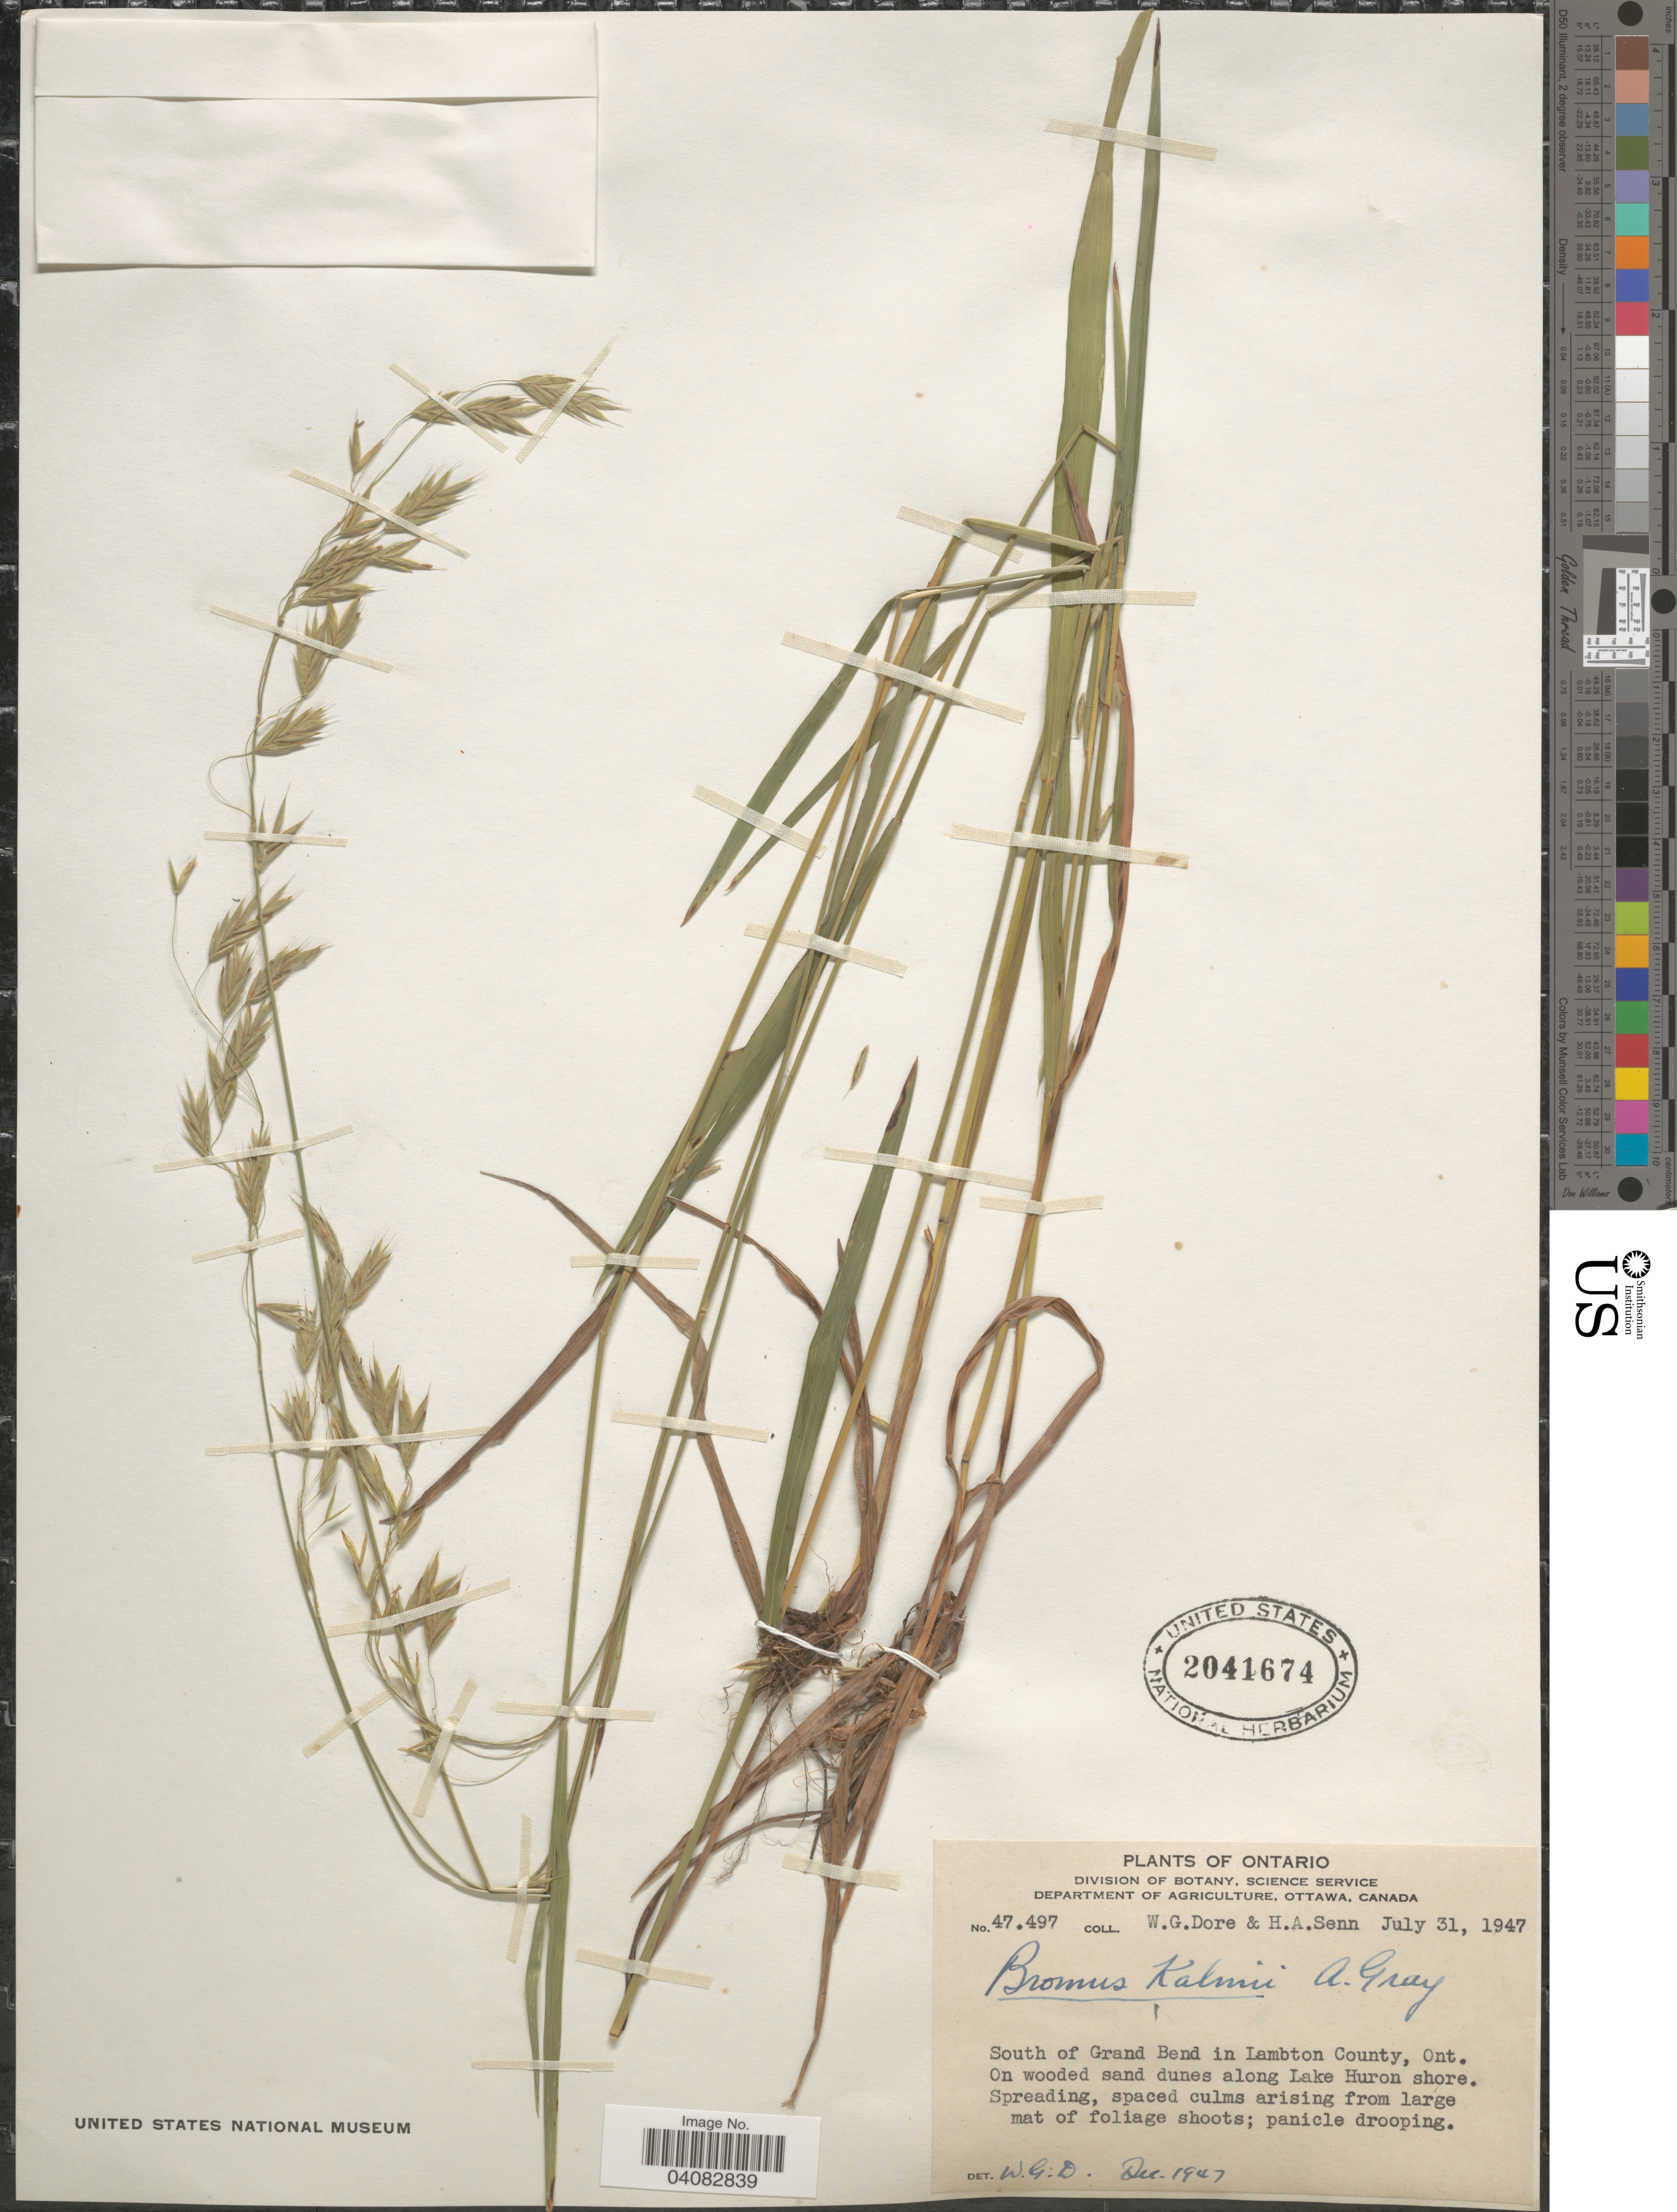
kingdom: Plantae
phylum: Tracheophyta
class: Liliopsida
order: Poales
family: Poaceae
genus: Bromus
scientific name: Bromus kalmii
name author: A. Gray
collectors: W. Dore & H. Senn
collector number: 47497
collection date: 1947-07-31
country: Canada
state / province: Ontario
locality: South of Grand Bend in Lambton County. On wooded sand dunes along Lake Huron shore.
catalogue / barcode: US 2041674